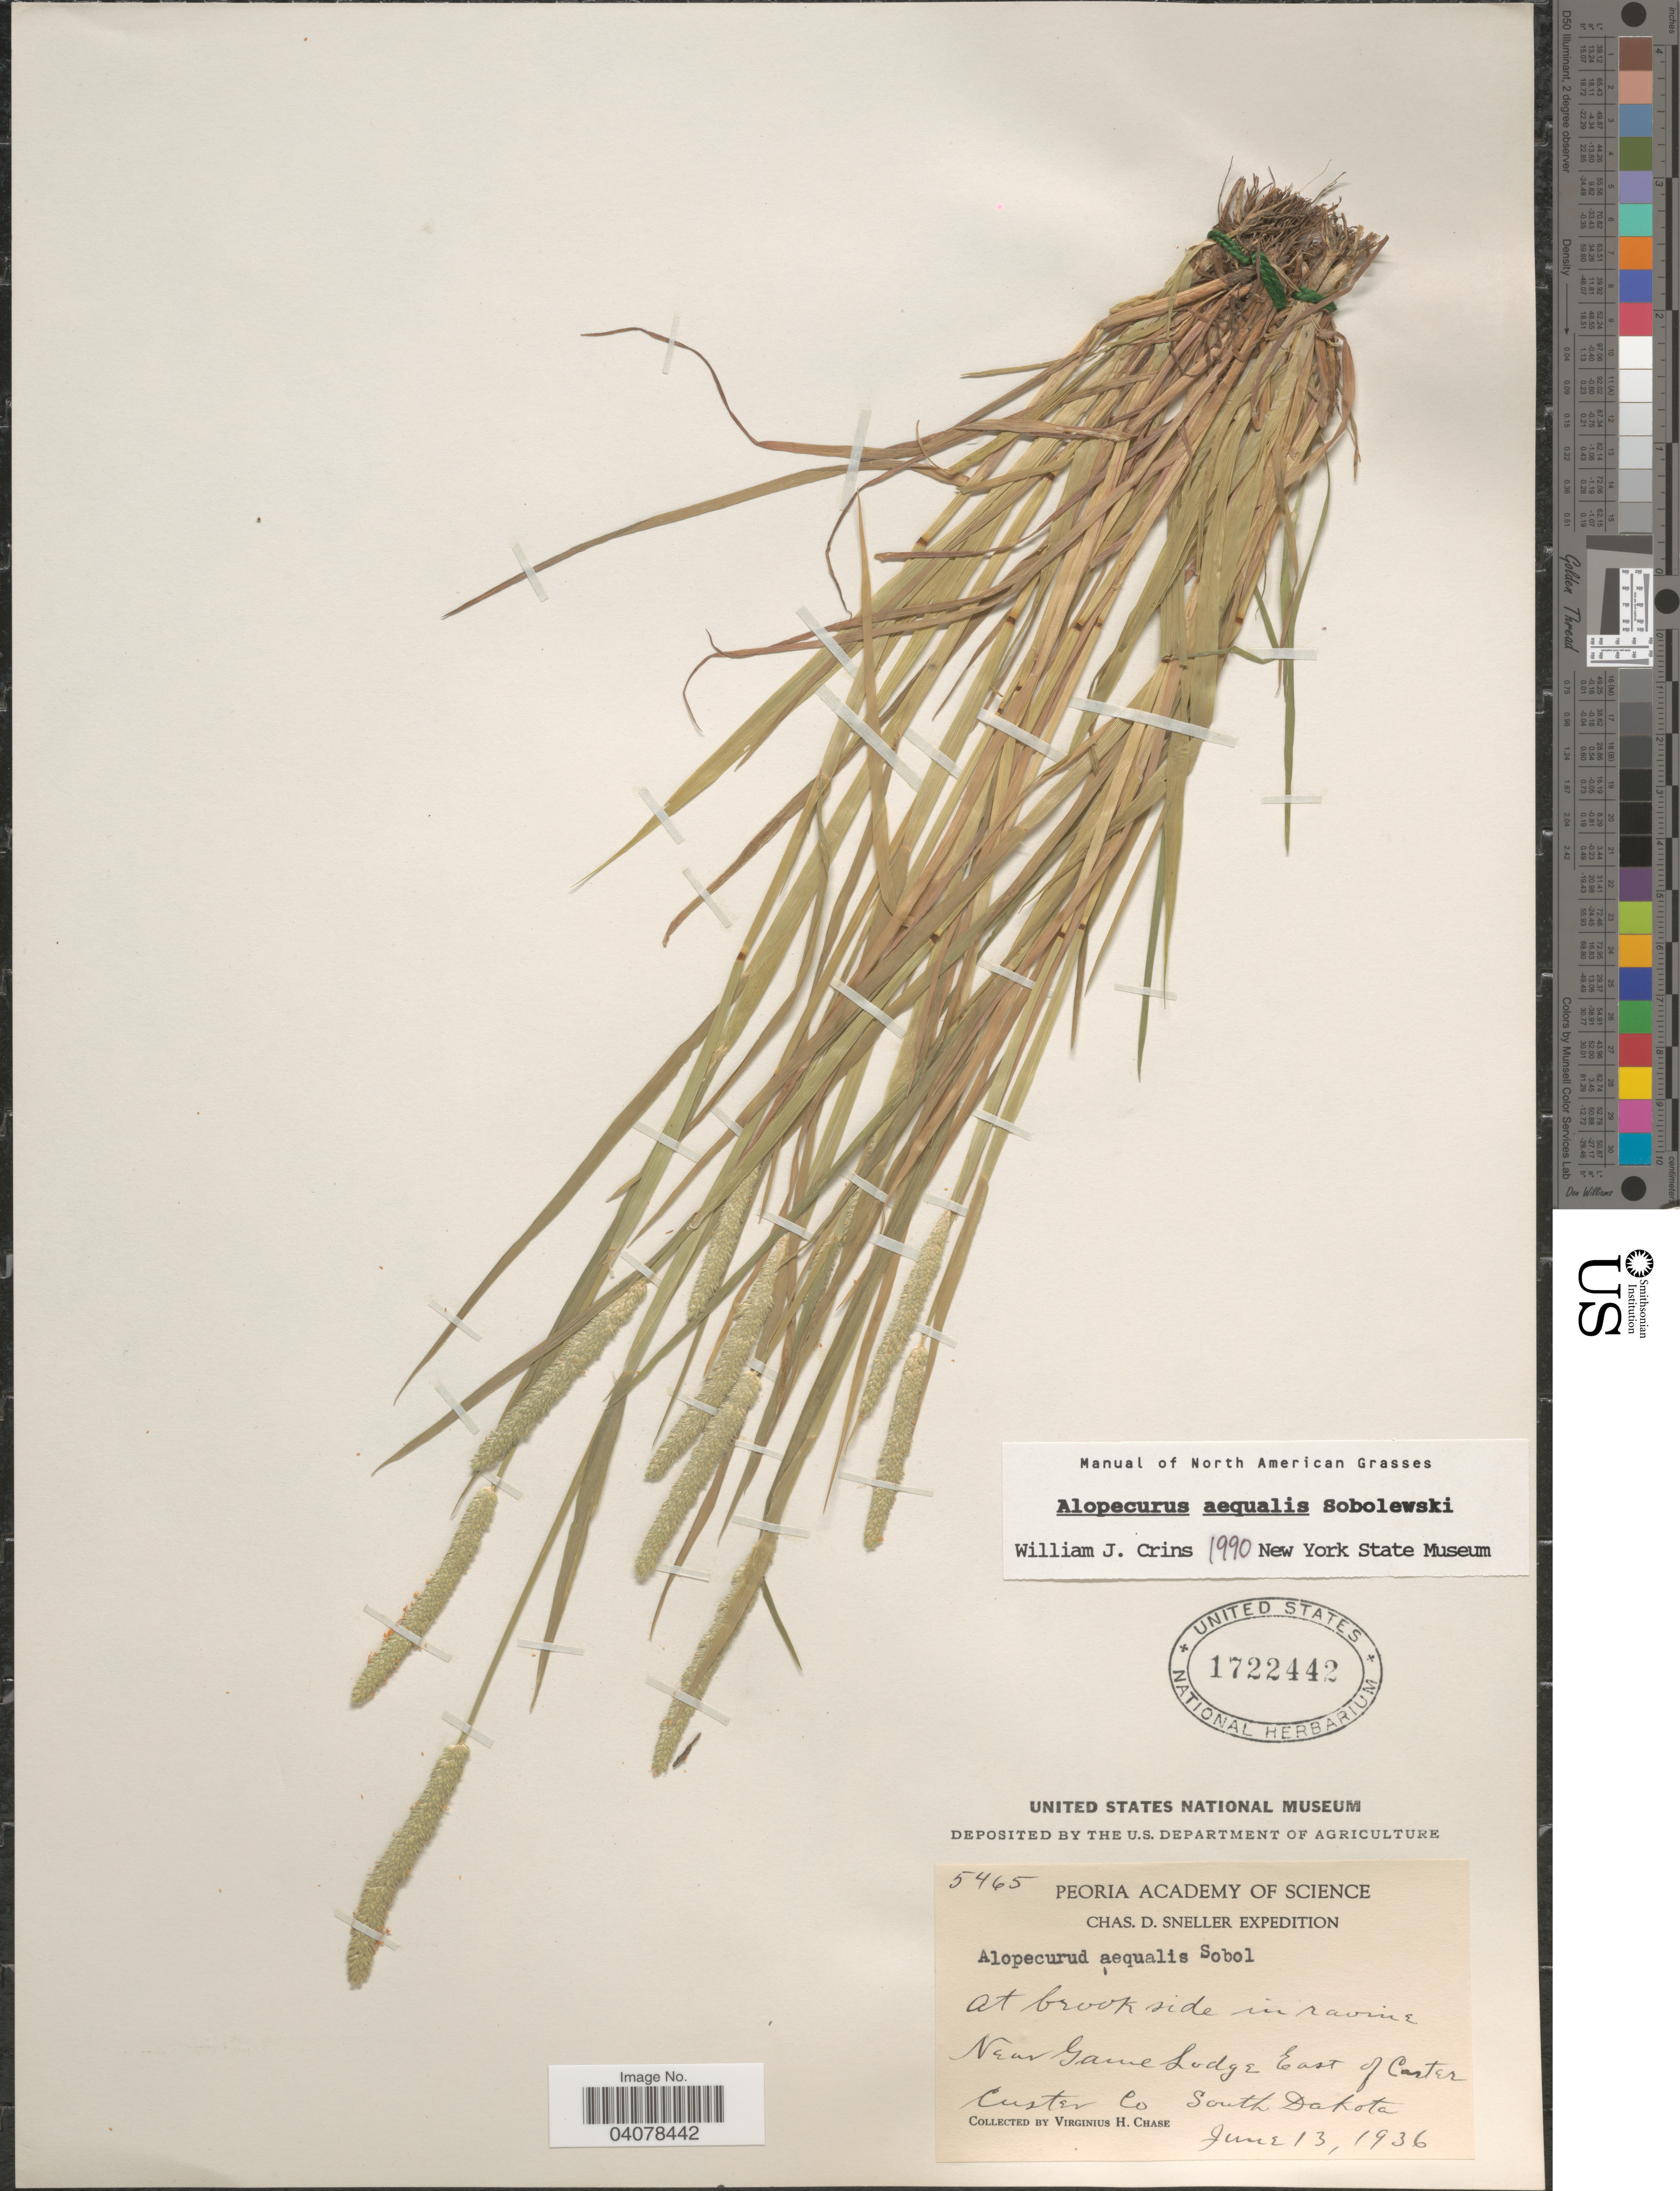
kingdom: Plantae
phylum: Tracheophyta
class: Liliopsida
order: Poales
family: Poaceae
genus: Alopecurus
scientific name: Alopecurus aequalis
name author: Sobol.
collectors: V. H. Chase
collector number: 5465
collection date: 1936-06-13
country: United States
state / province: South Dakota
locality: Chas. D. Sneller Expedition. At brook side in ravine. Near Game Lodge East of Carter, Custer Co.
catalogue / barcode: US 1722442